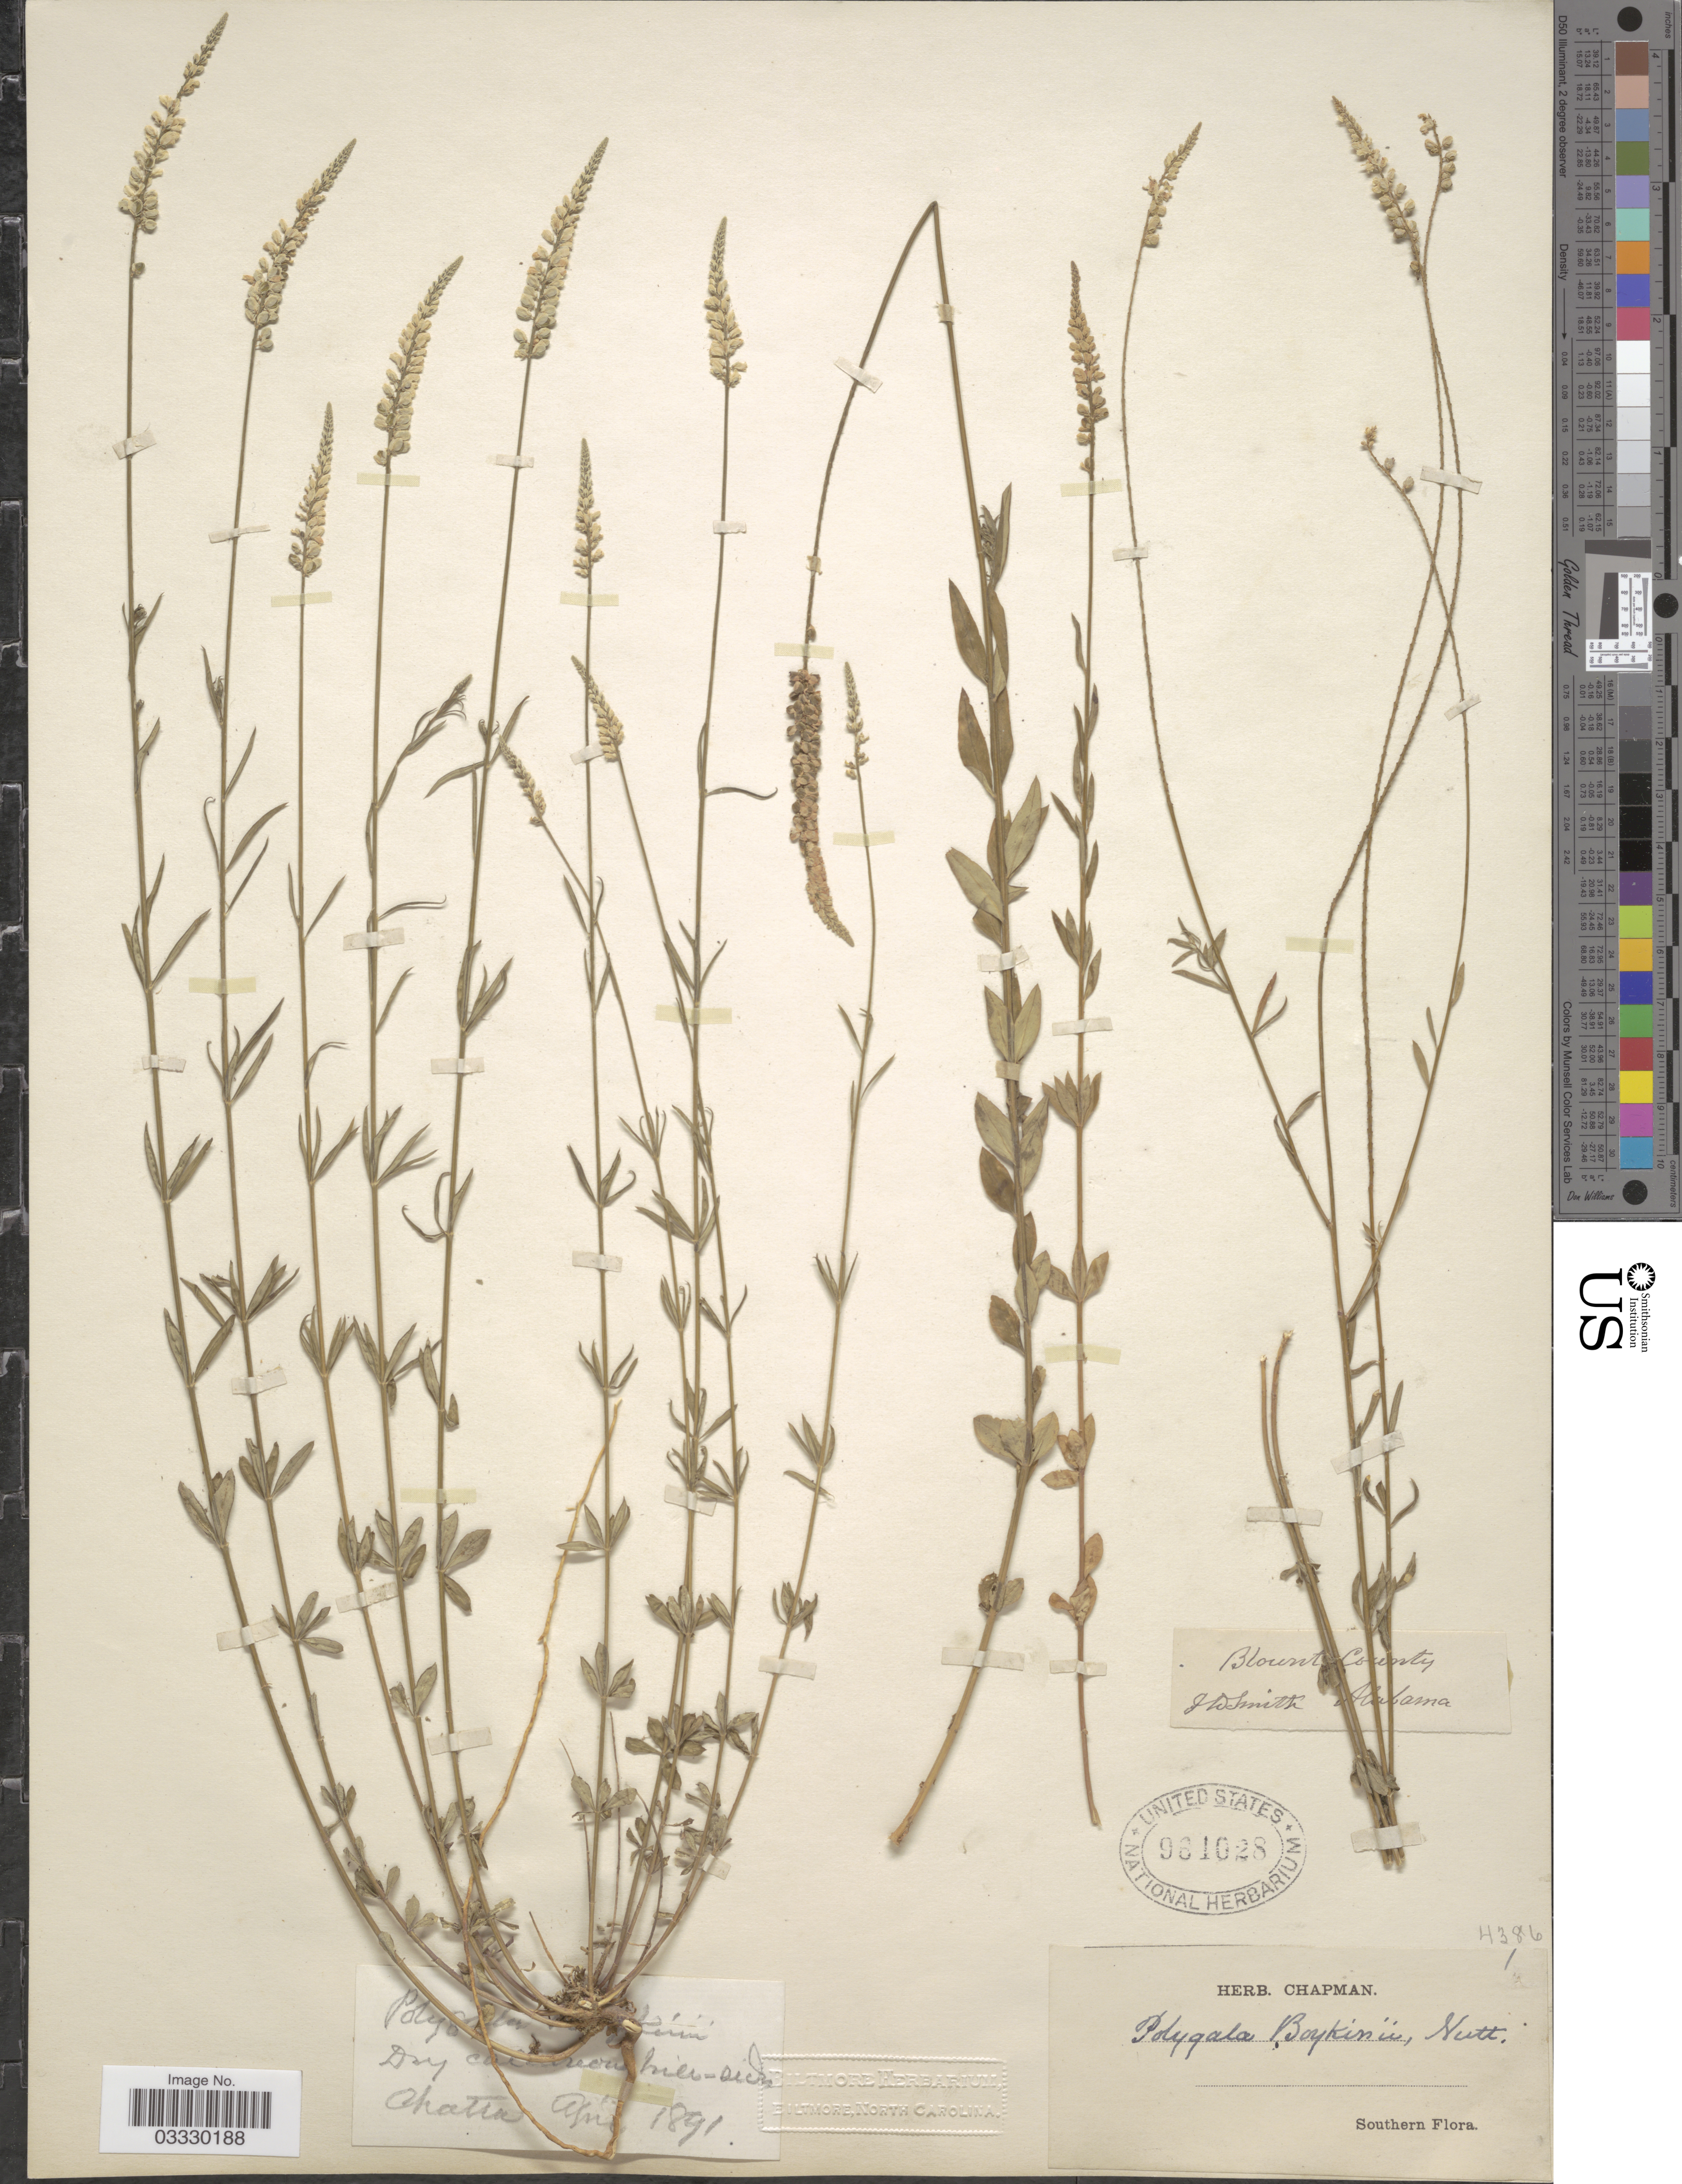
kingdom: Plantae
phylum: Tracheophyta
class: Magnoliopsida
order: Fabales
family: Polygalaceae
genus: Polygala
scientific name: Polygala boykinii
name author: Nutt.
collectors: J. Donnell Smith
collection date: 1891-04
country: United States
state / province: Alabama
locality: Chatta. Blount County. Southern Flora.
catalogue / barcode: US 961028